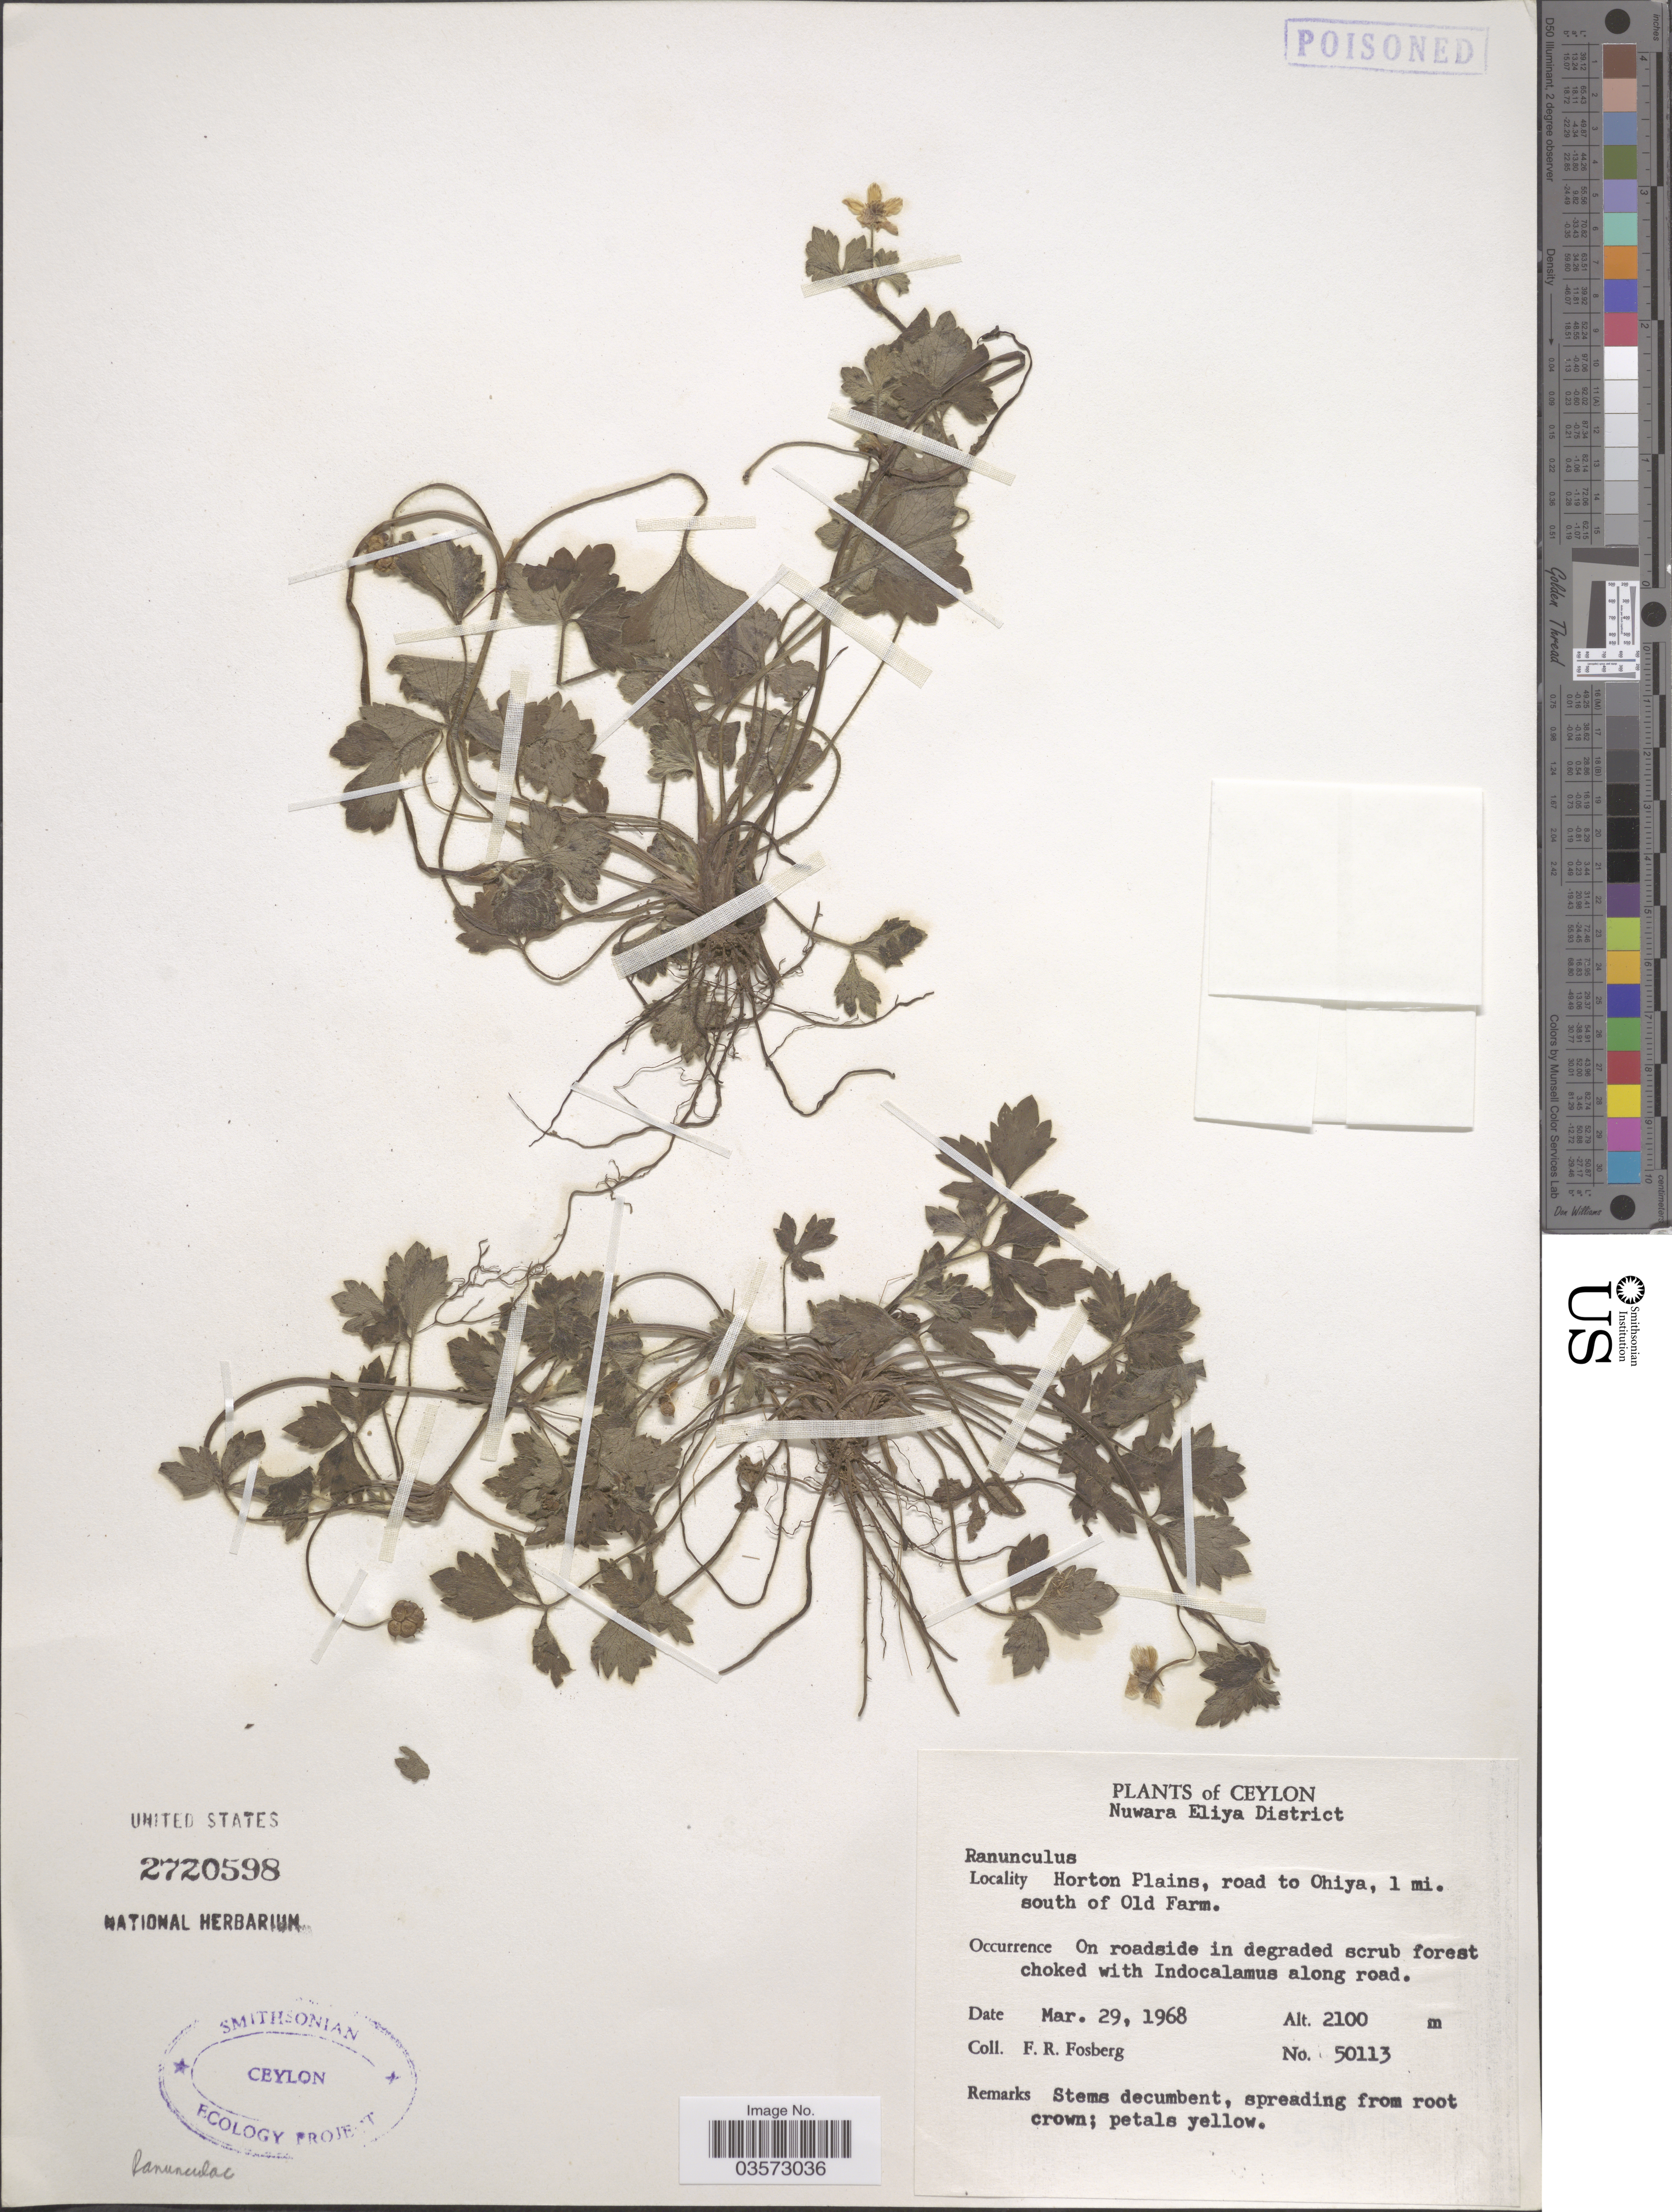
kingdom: Plantae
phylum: Tracheophyta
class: Magnoliopsida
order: Ranunculales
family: Ranunculaceae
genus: Ranunculus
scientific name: Ranunculus sp.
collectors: F. R. Fosberg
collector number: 50113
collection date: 1968-03-29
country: Sri Lanka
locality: Ceylon. Nuwara Eliya District. Horton Plains, road to Ohiya, 1 mi. south of Old Farm.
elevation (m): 2100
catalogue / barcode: US 2720598